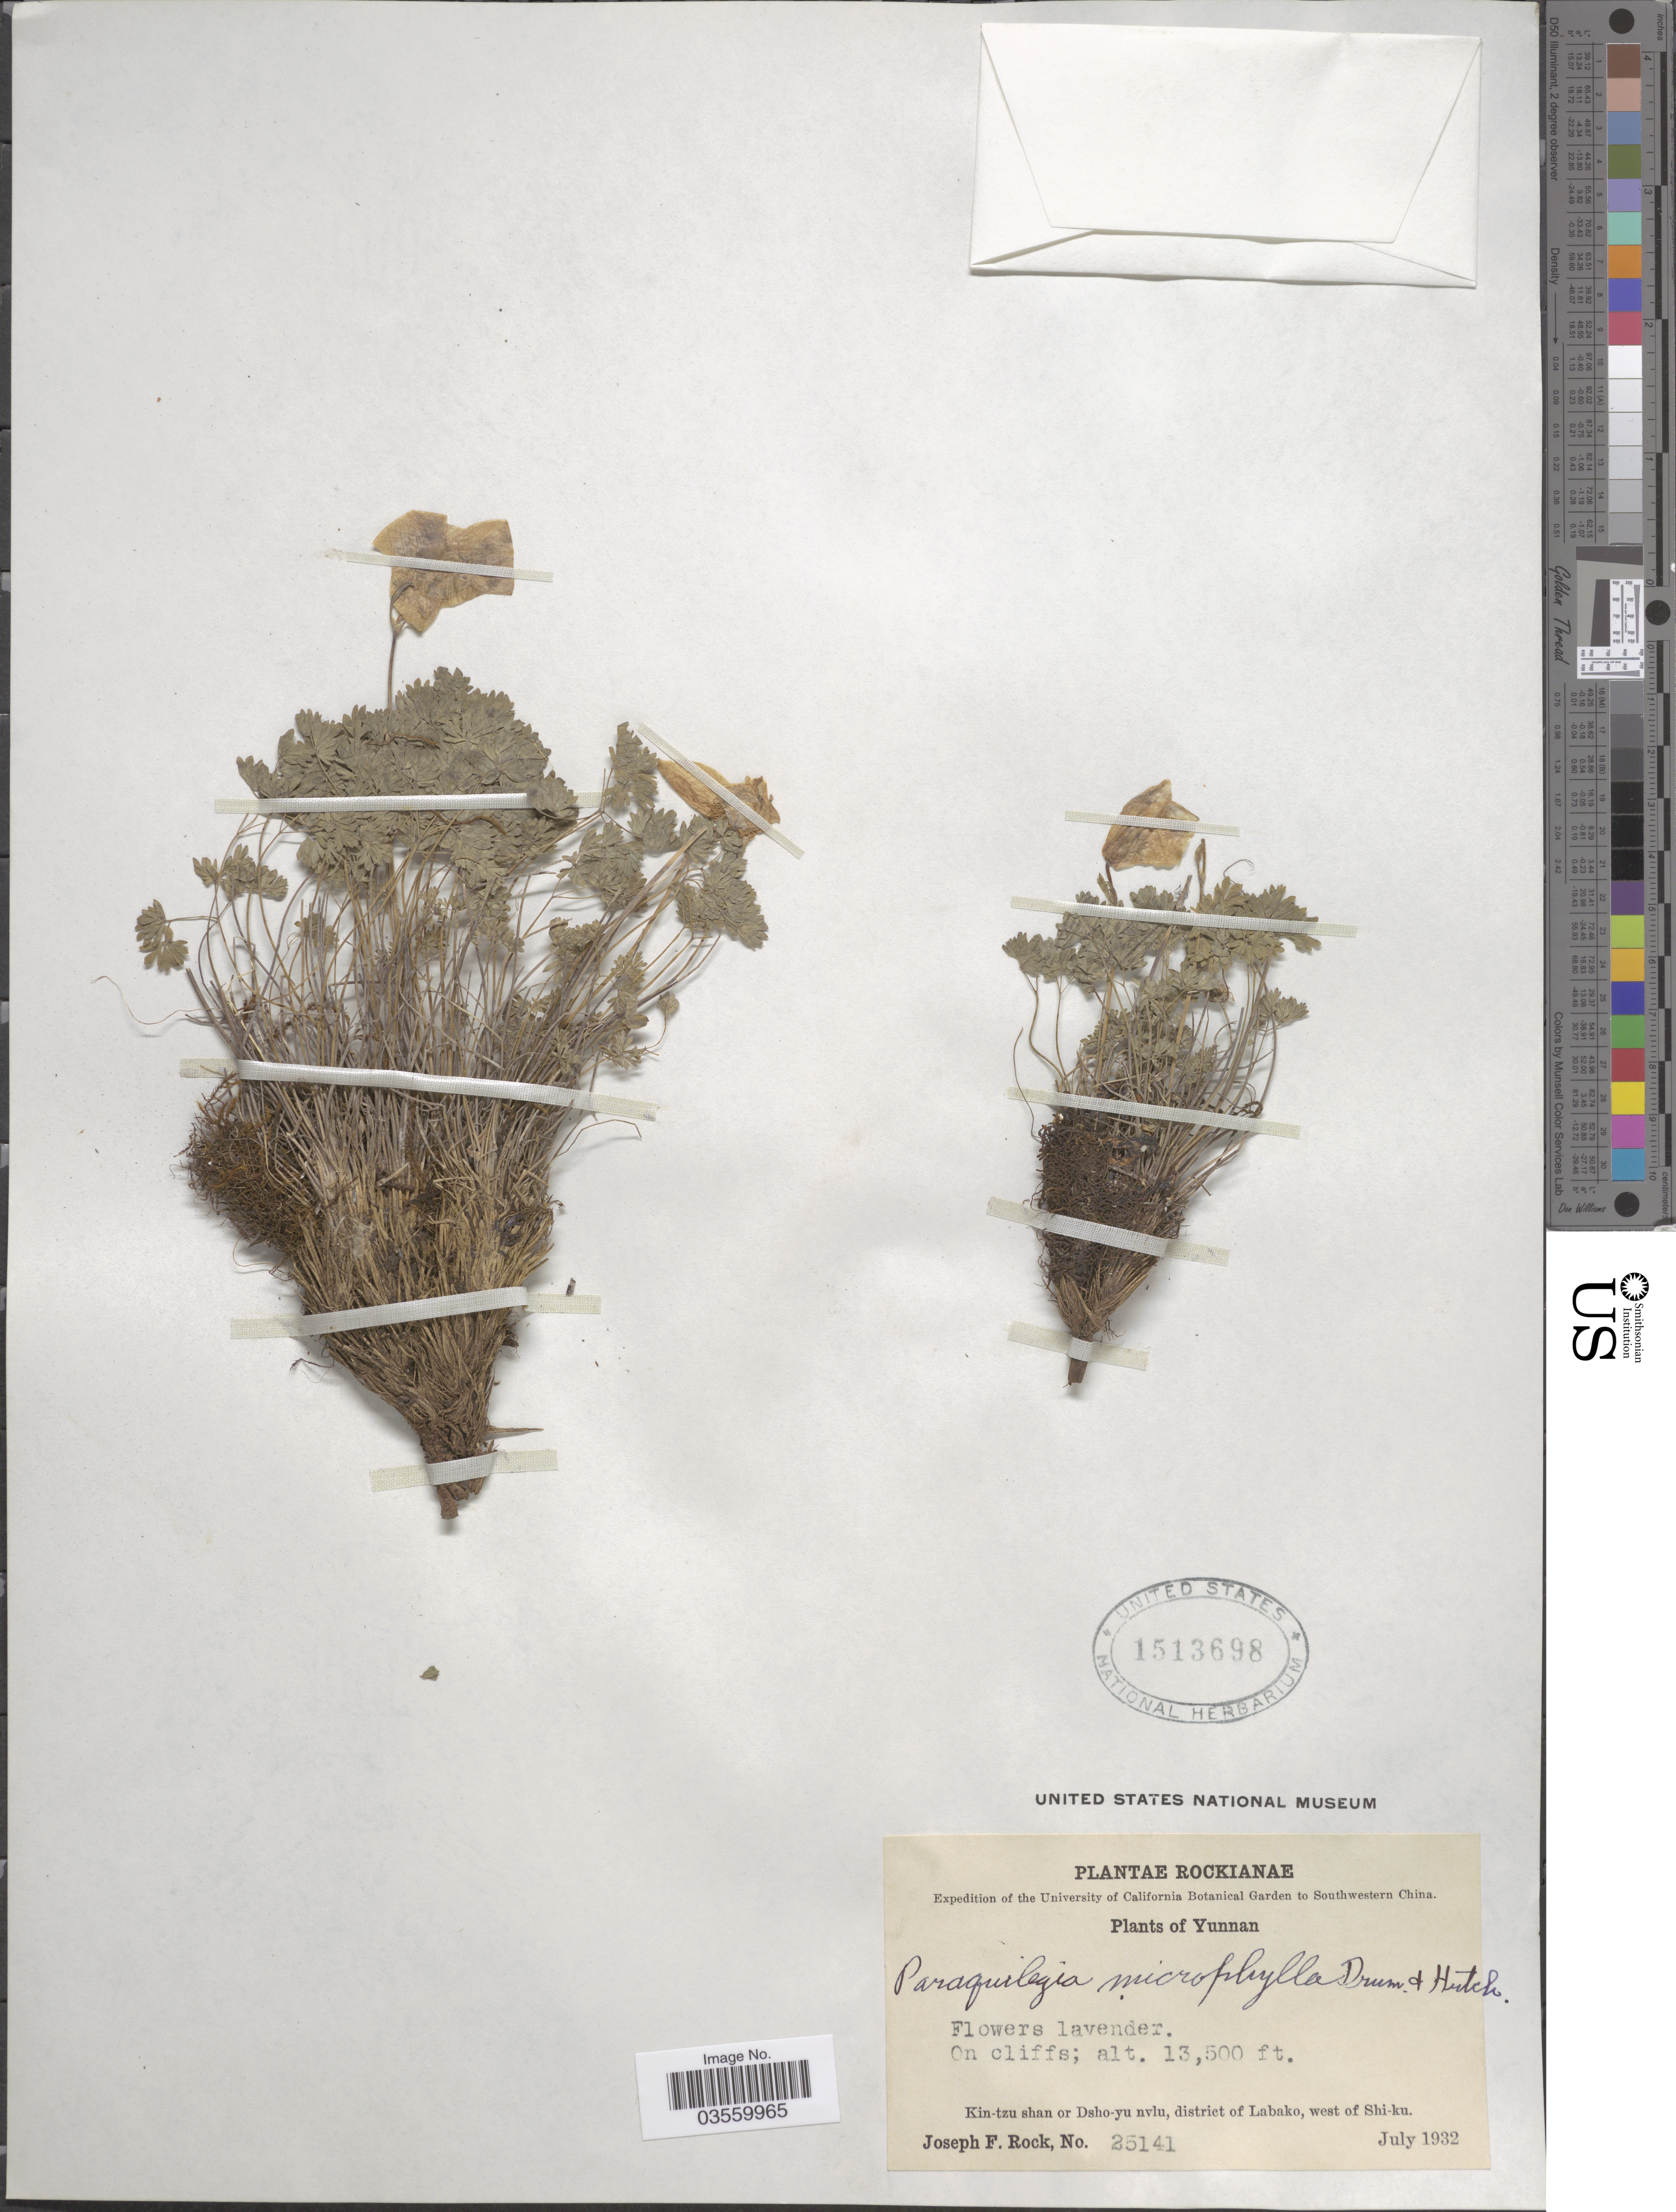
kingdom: Plantae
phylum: Tracheophyta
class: Magnoliopsida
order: Ranunculales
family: Ranunculaceae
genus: Paraquilegia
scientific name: Paraquilegia microphylla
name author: (Royle) J.R. Drumm. & Hutch.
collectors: J. F. Rock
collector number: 25141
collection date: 1932-07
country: China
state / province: Yunnan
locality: Southwestern China. Kin-tzu shan or Dsho-yu nvlu, district of Labako, west of Shi-ku.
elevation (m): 4115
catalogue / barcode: US 1513698